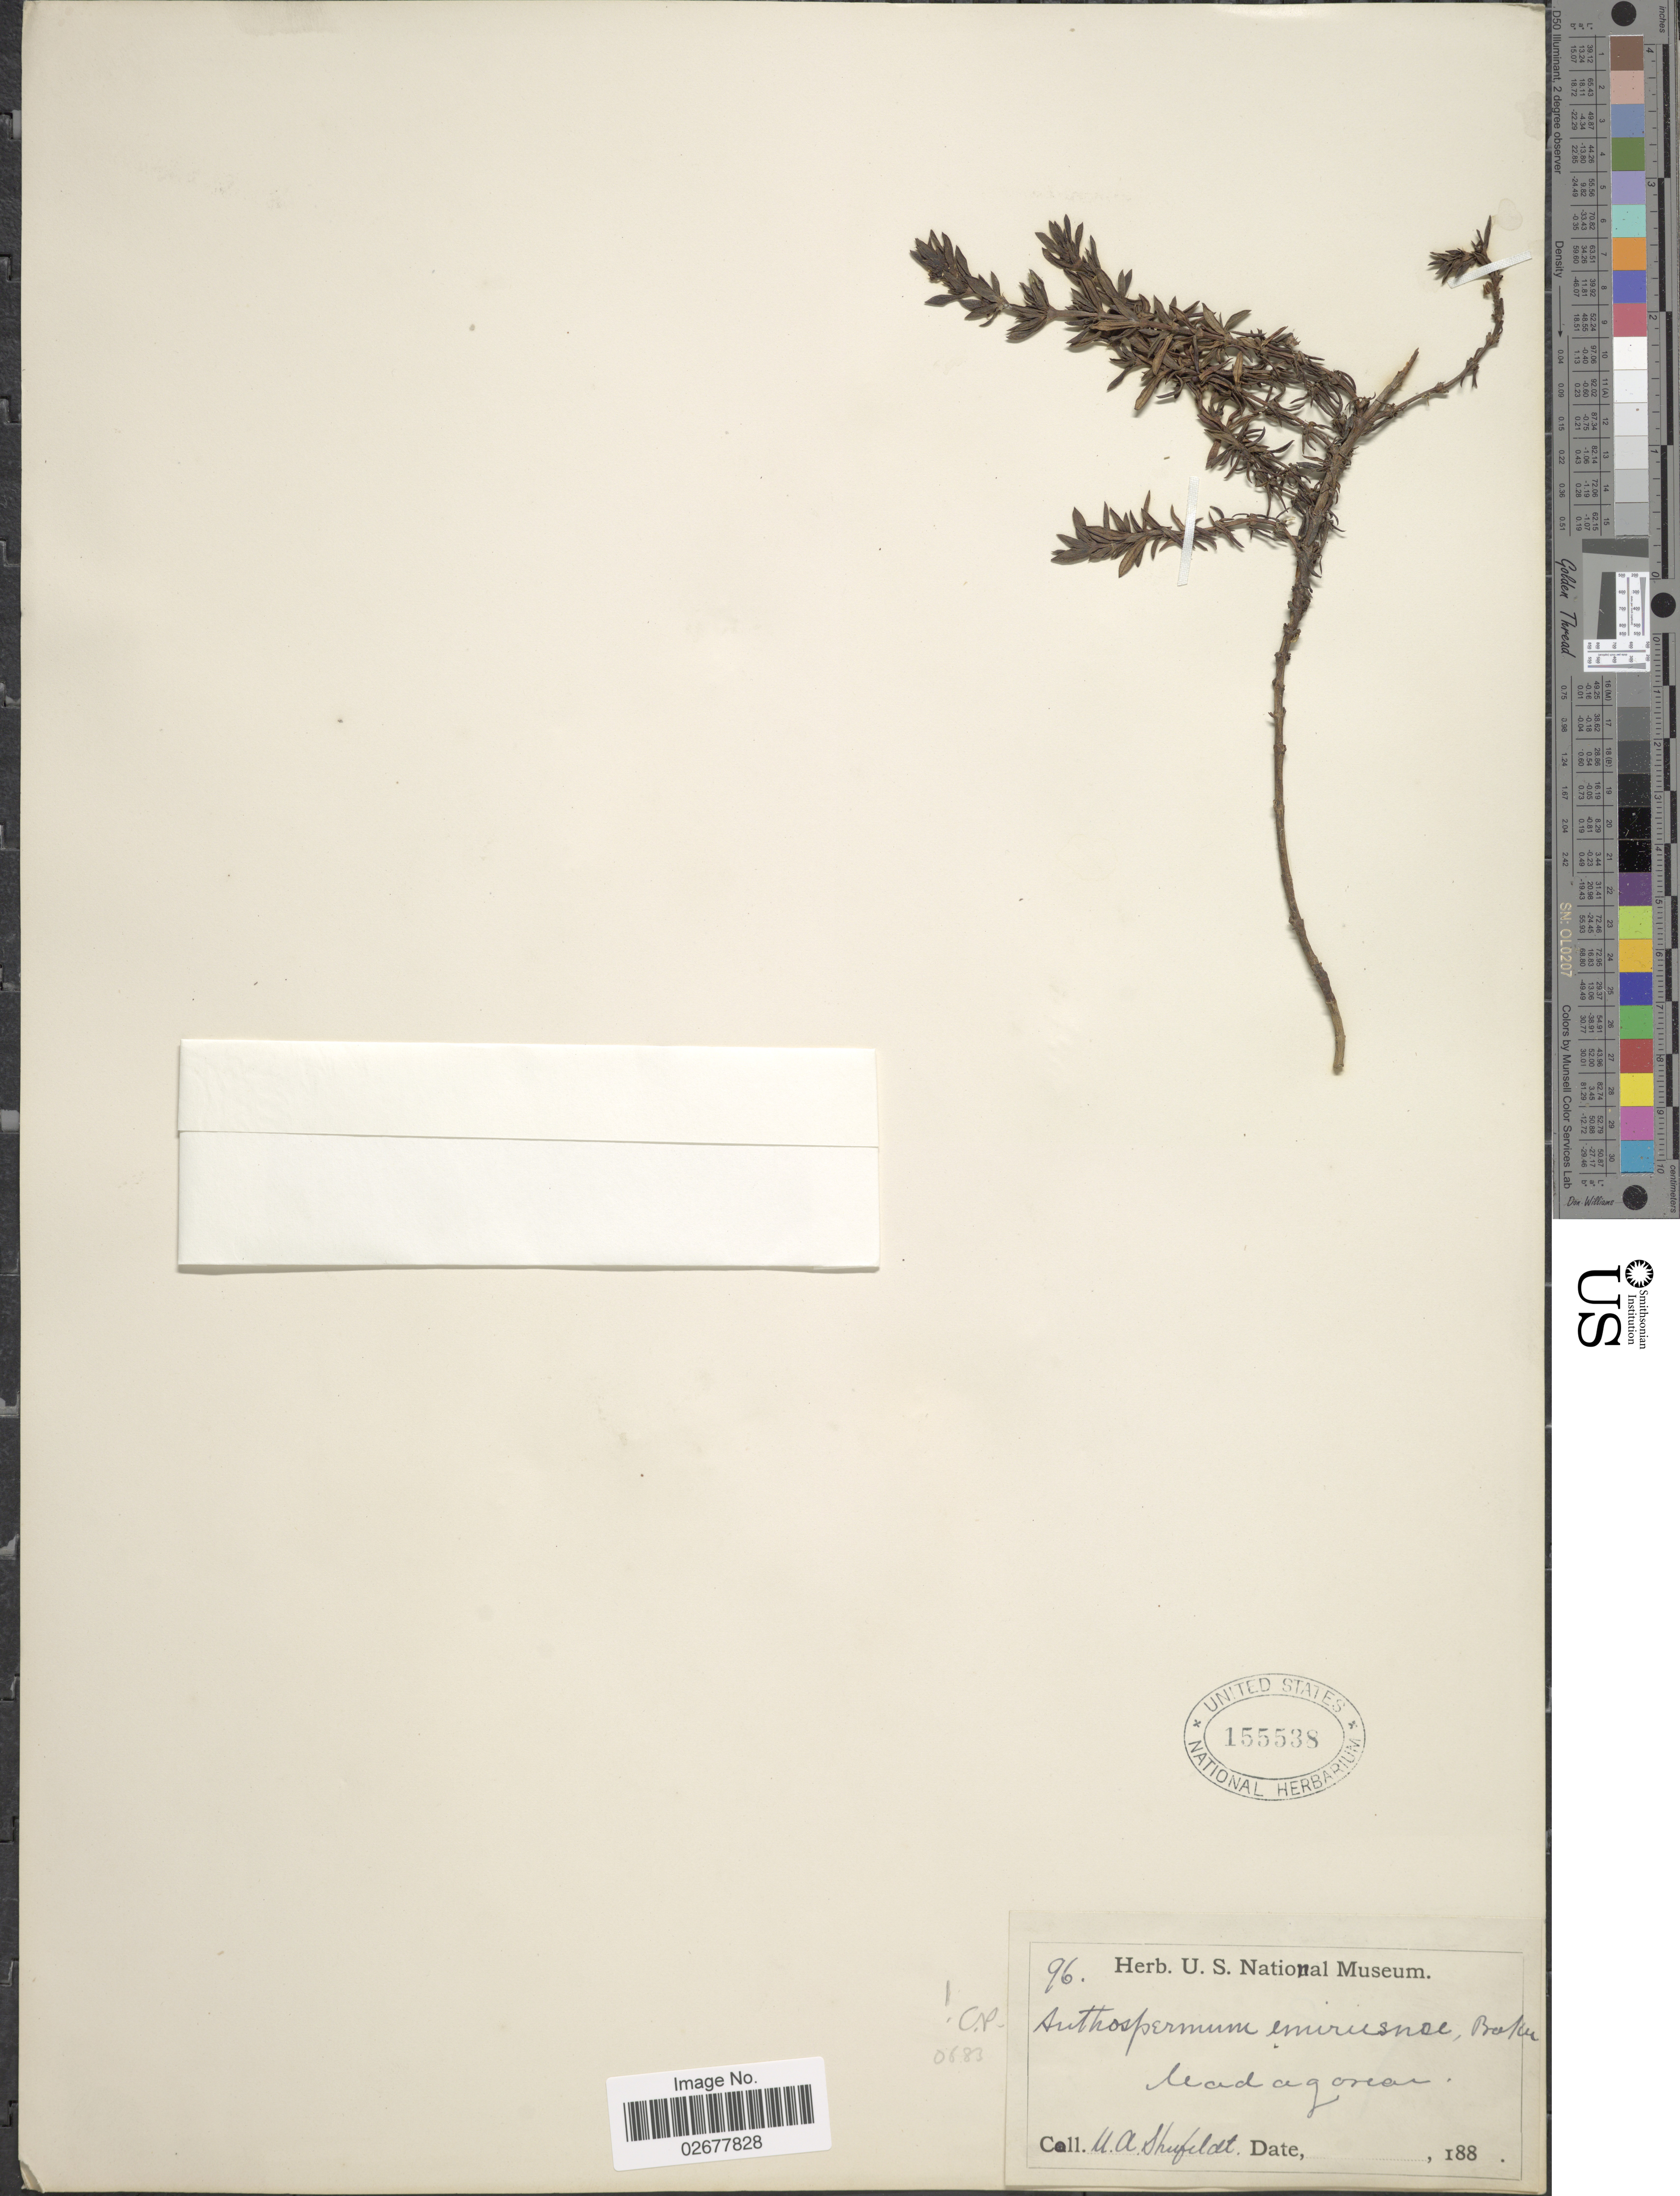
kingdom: Plantae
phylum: Tracheophyta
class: Magnoliopsida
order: Gentianales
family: Rubiaceae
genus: Anthospermum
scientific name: Anthospermum emirnense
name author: Baker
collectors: M. Schufeldt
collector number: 96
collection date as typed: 188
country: Madagascar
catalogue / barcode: US 155538